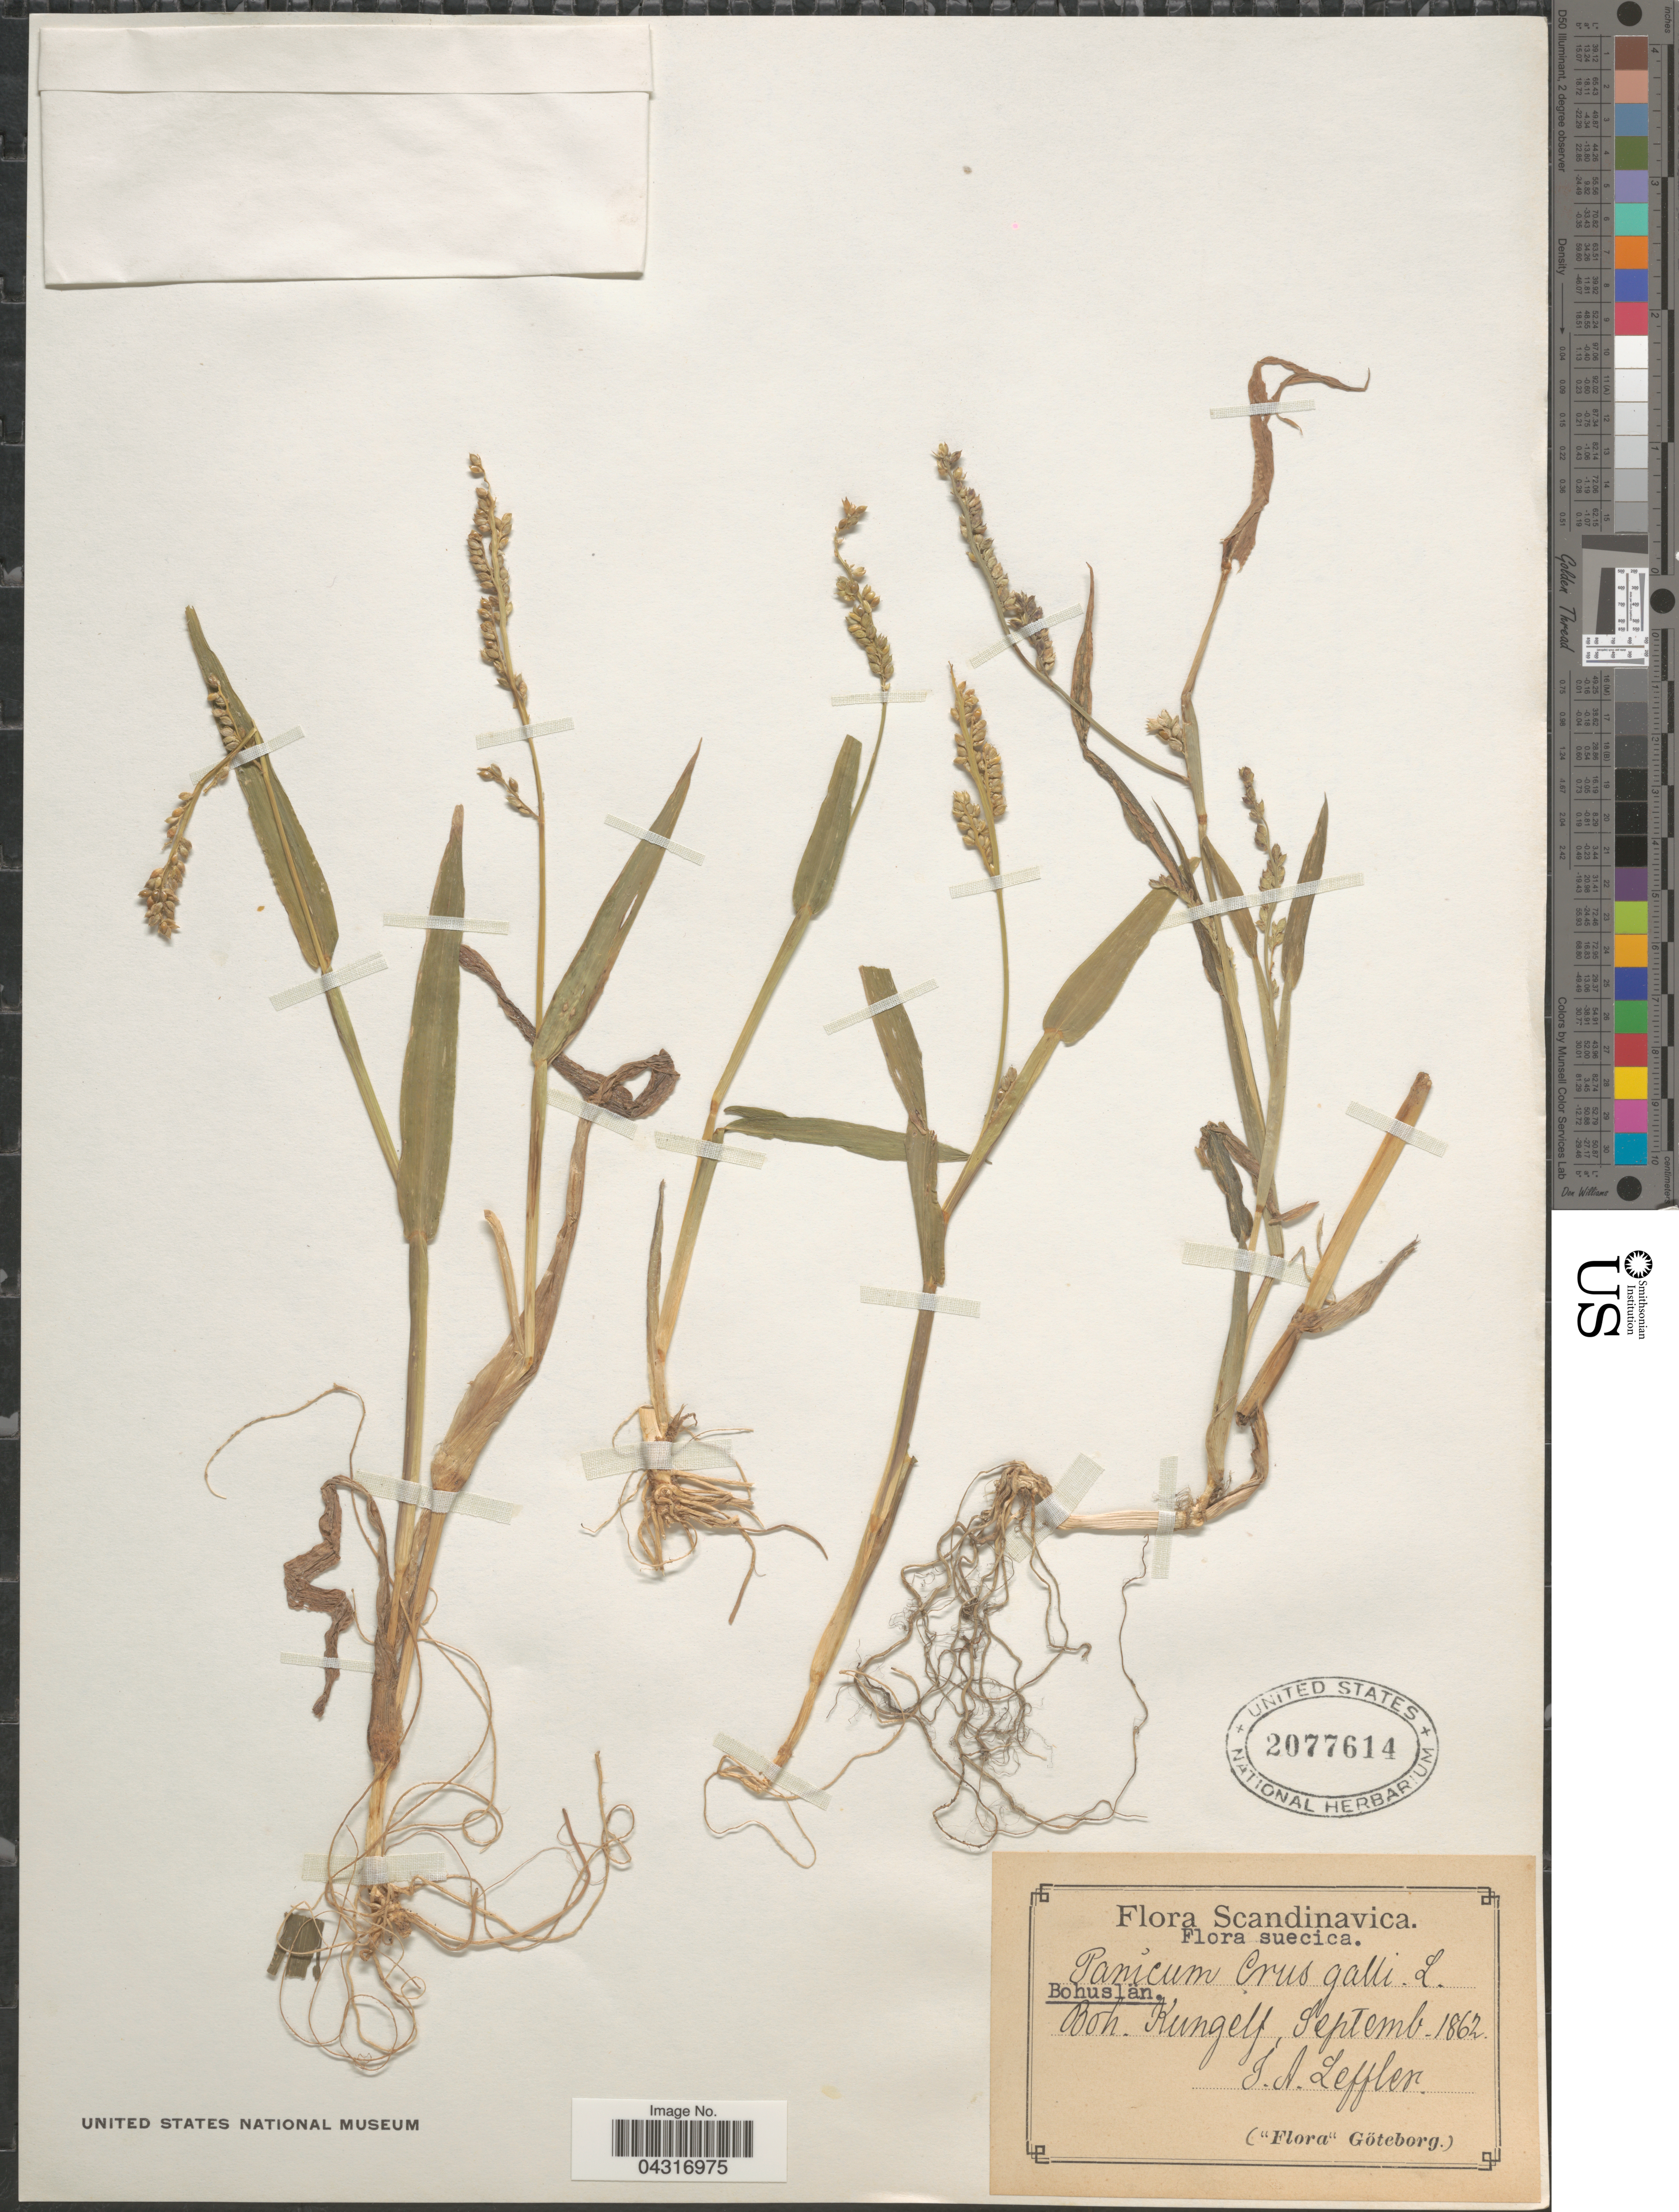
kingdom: Plantae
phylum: Tracheophyta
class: Liliopsida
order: Poales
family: Poaceae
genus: Echinochloa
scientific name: Echinochloa crus-galli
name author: (L.) P. Beauv.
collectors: J. Leffler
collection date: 1862-09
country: Sweden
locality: Scandinavica. Suecica. Bohuslan. Boh. Kungelf. Göteborg.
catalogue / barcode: US 2077614